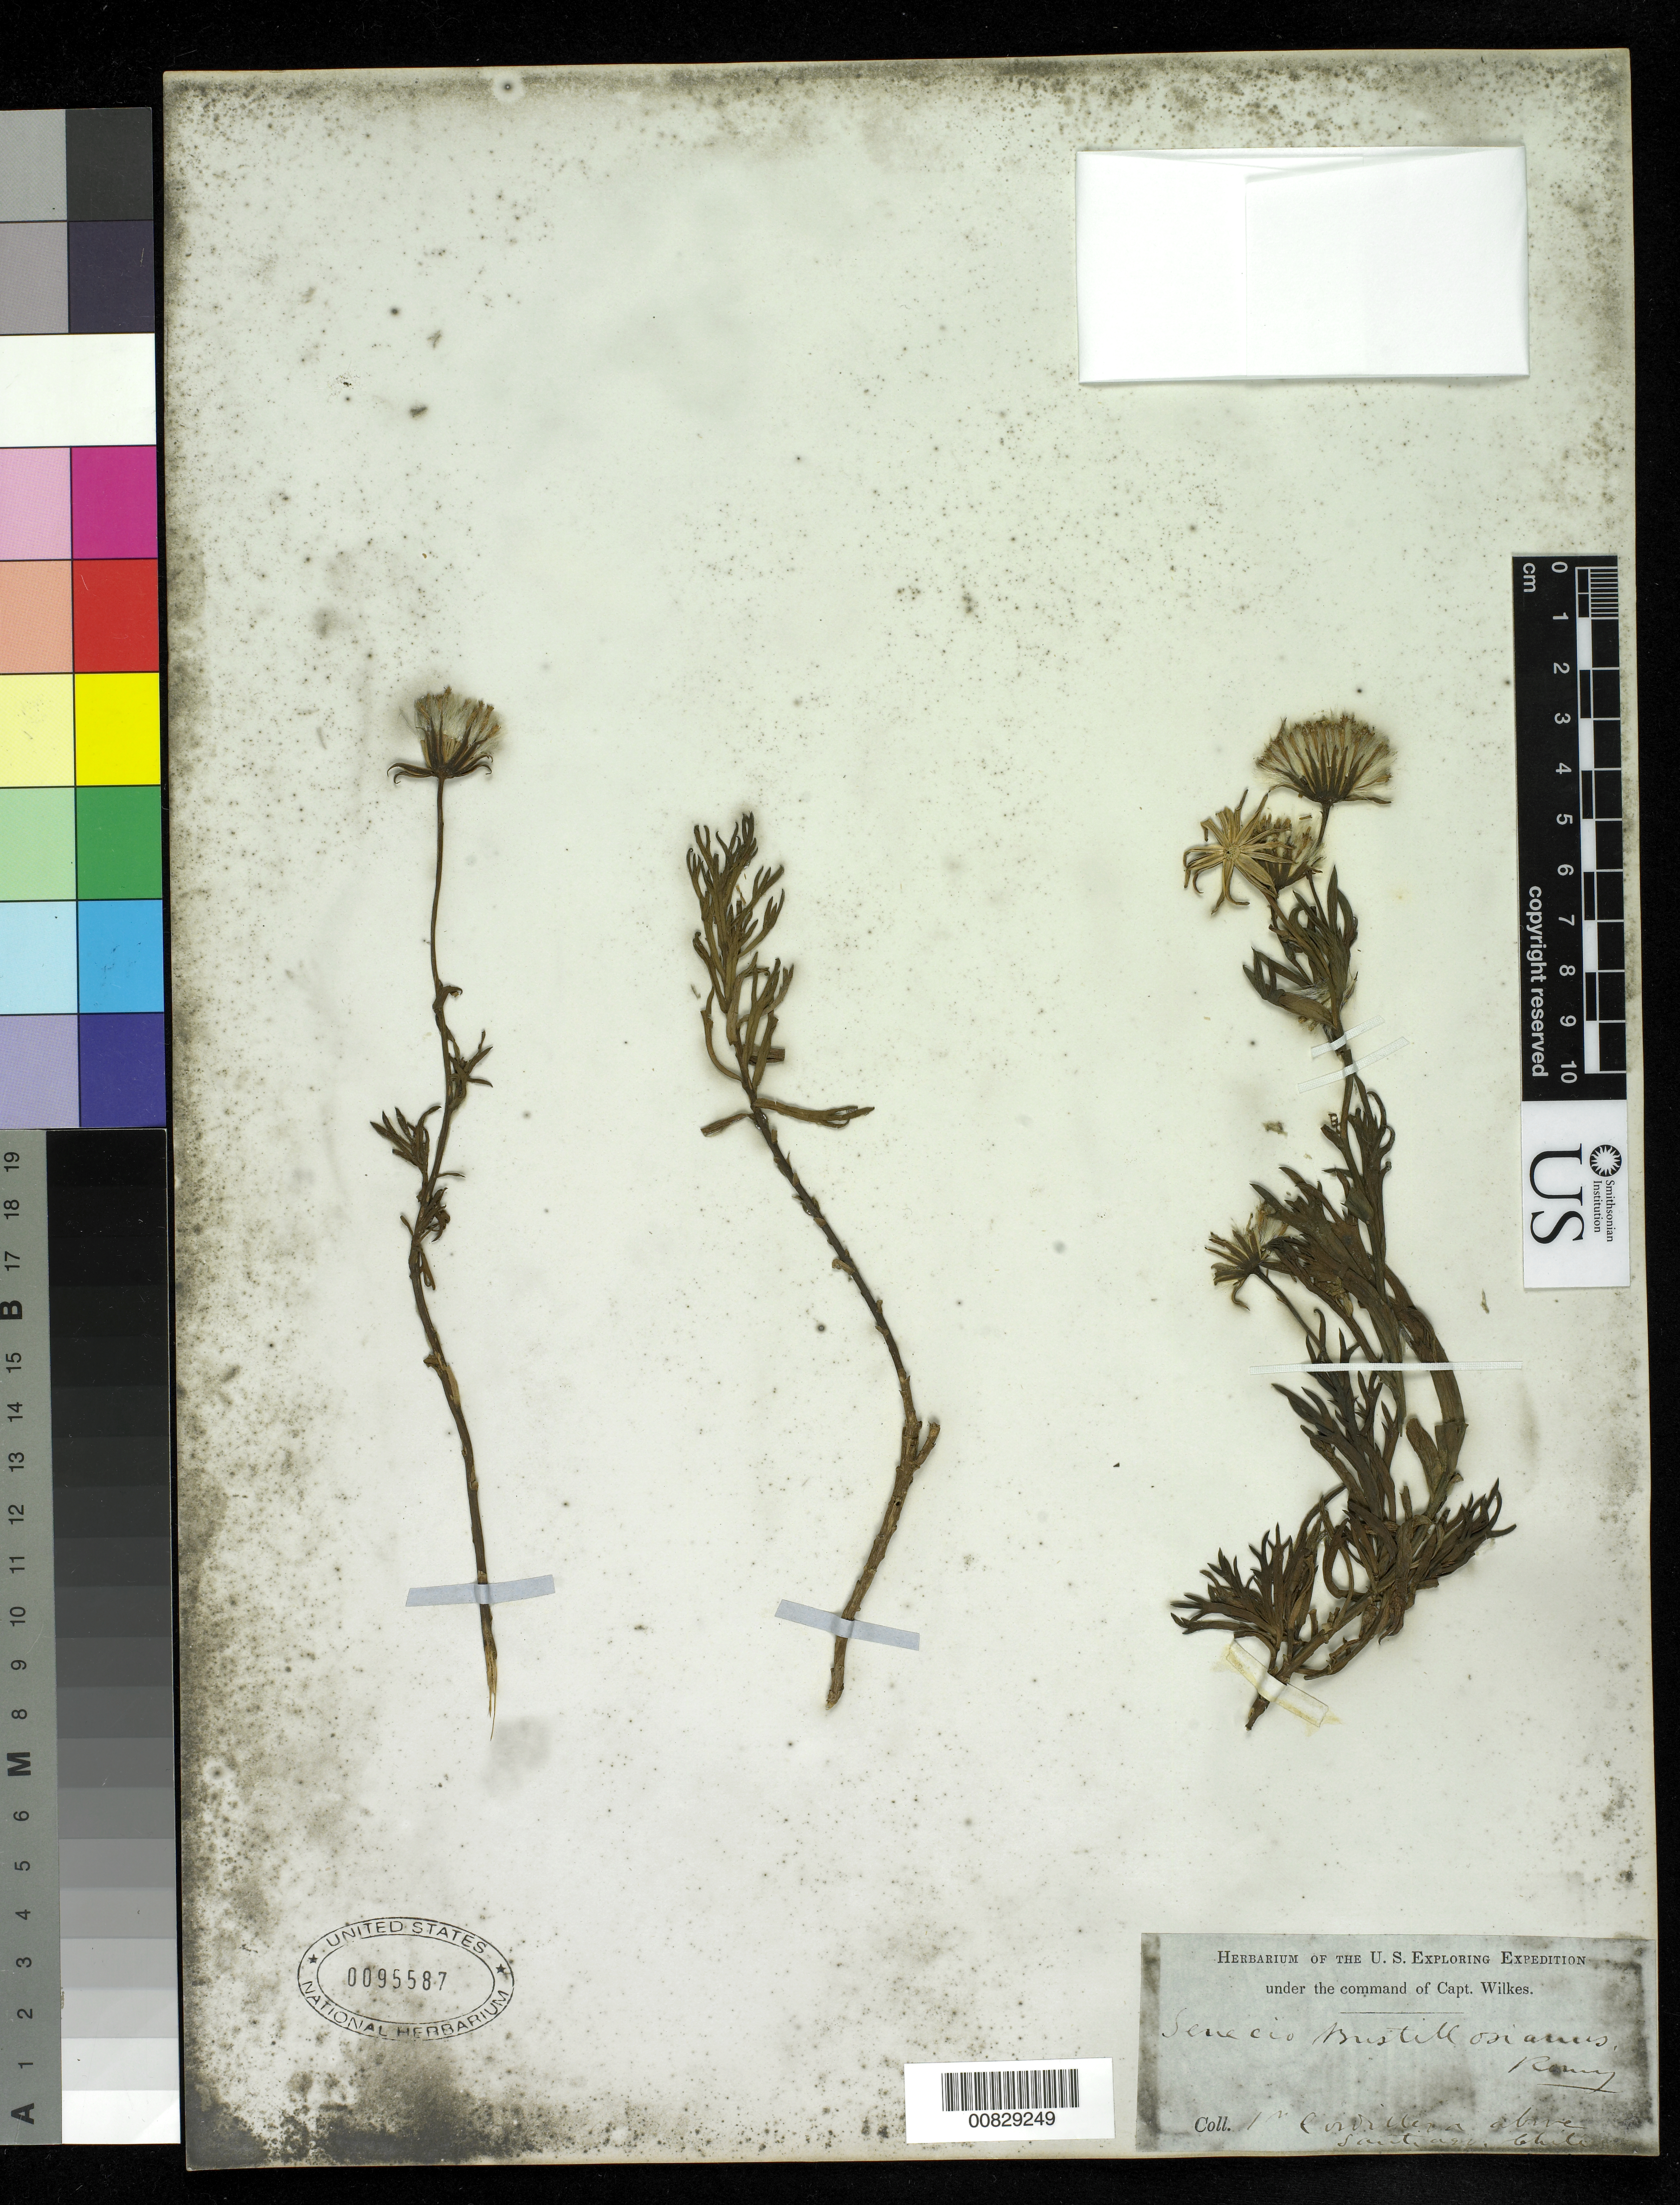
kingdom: Plantae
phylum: Tracheophyta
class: Magnoliopsida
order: Asterales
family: Asteraceae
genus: Senecio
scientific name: Senecio bustillosianus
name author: J. Rémy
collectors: Wilkes Explor. Exped.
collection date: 1838/1842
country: Chile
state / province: Región Metropolitana (RM)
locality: Cordillera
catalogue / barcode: US 95587